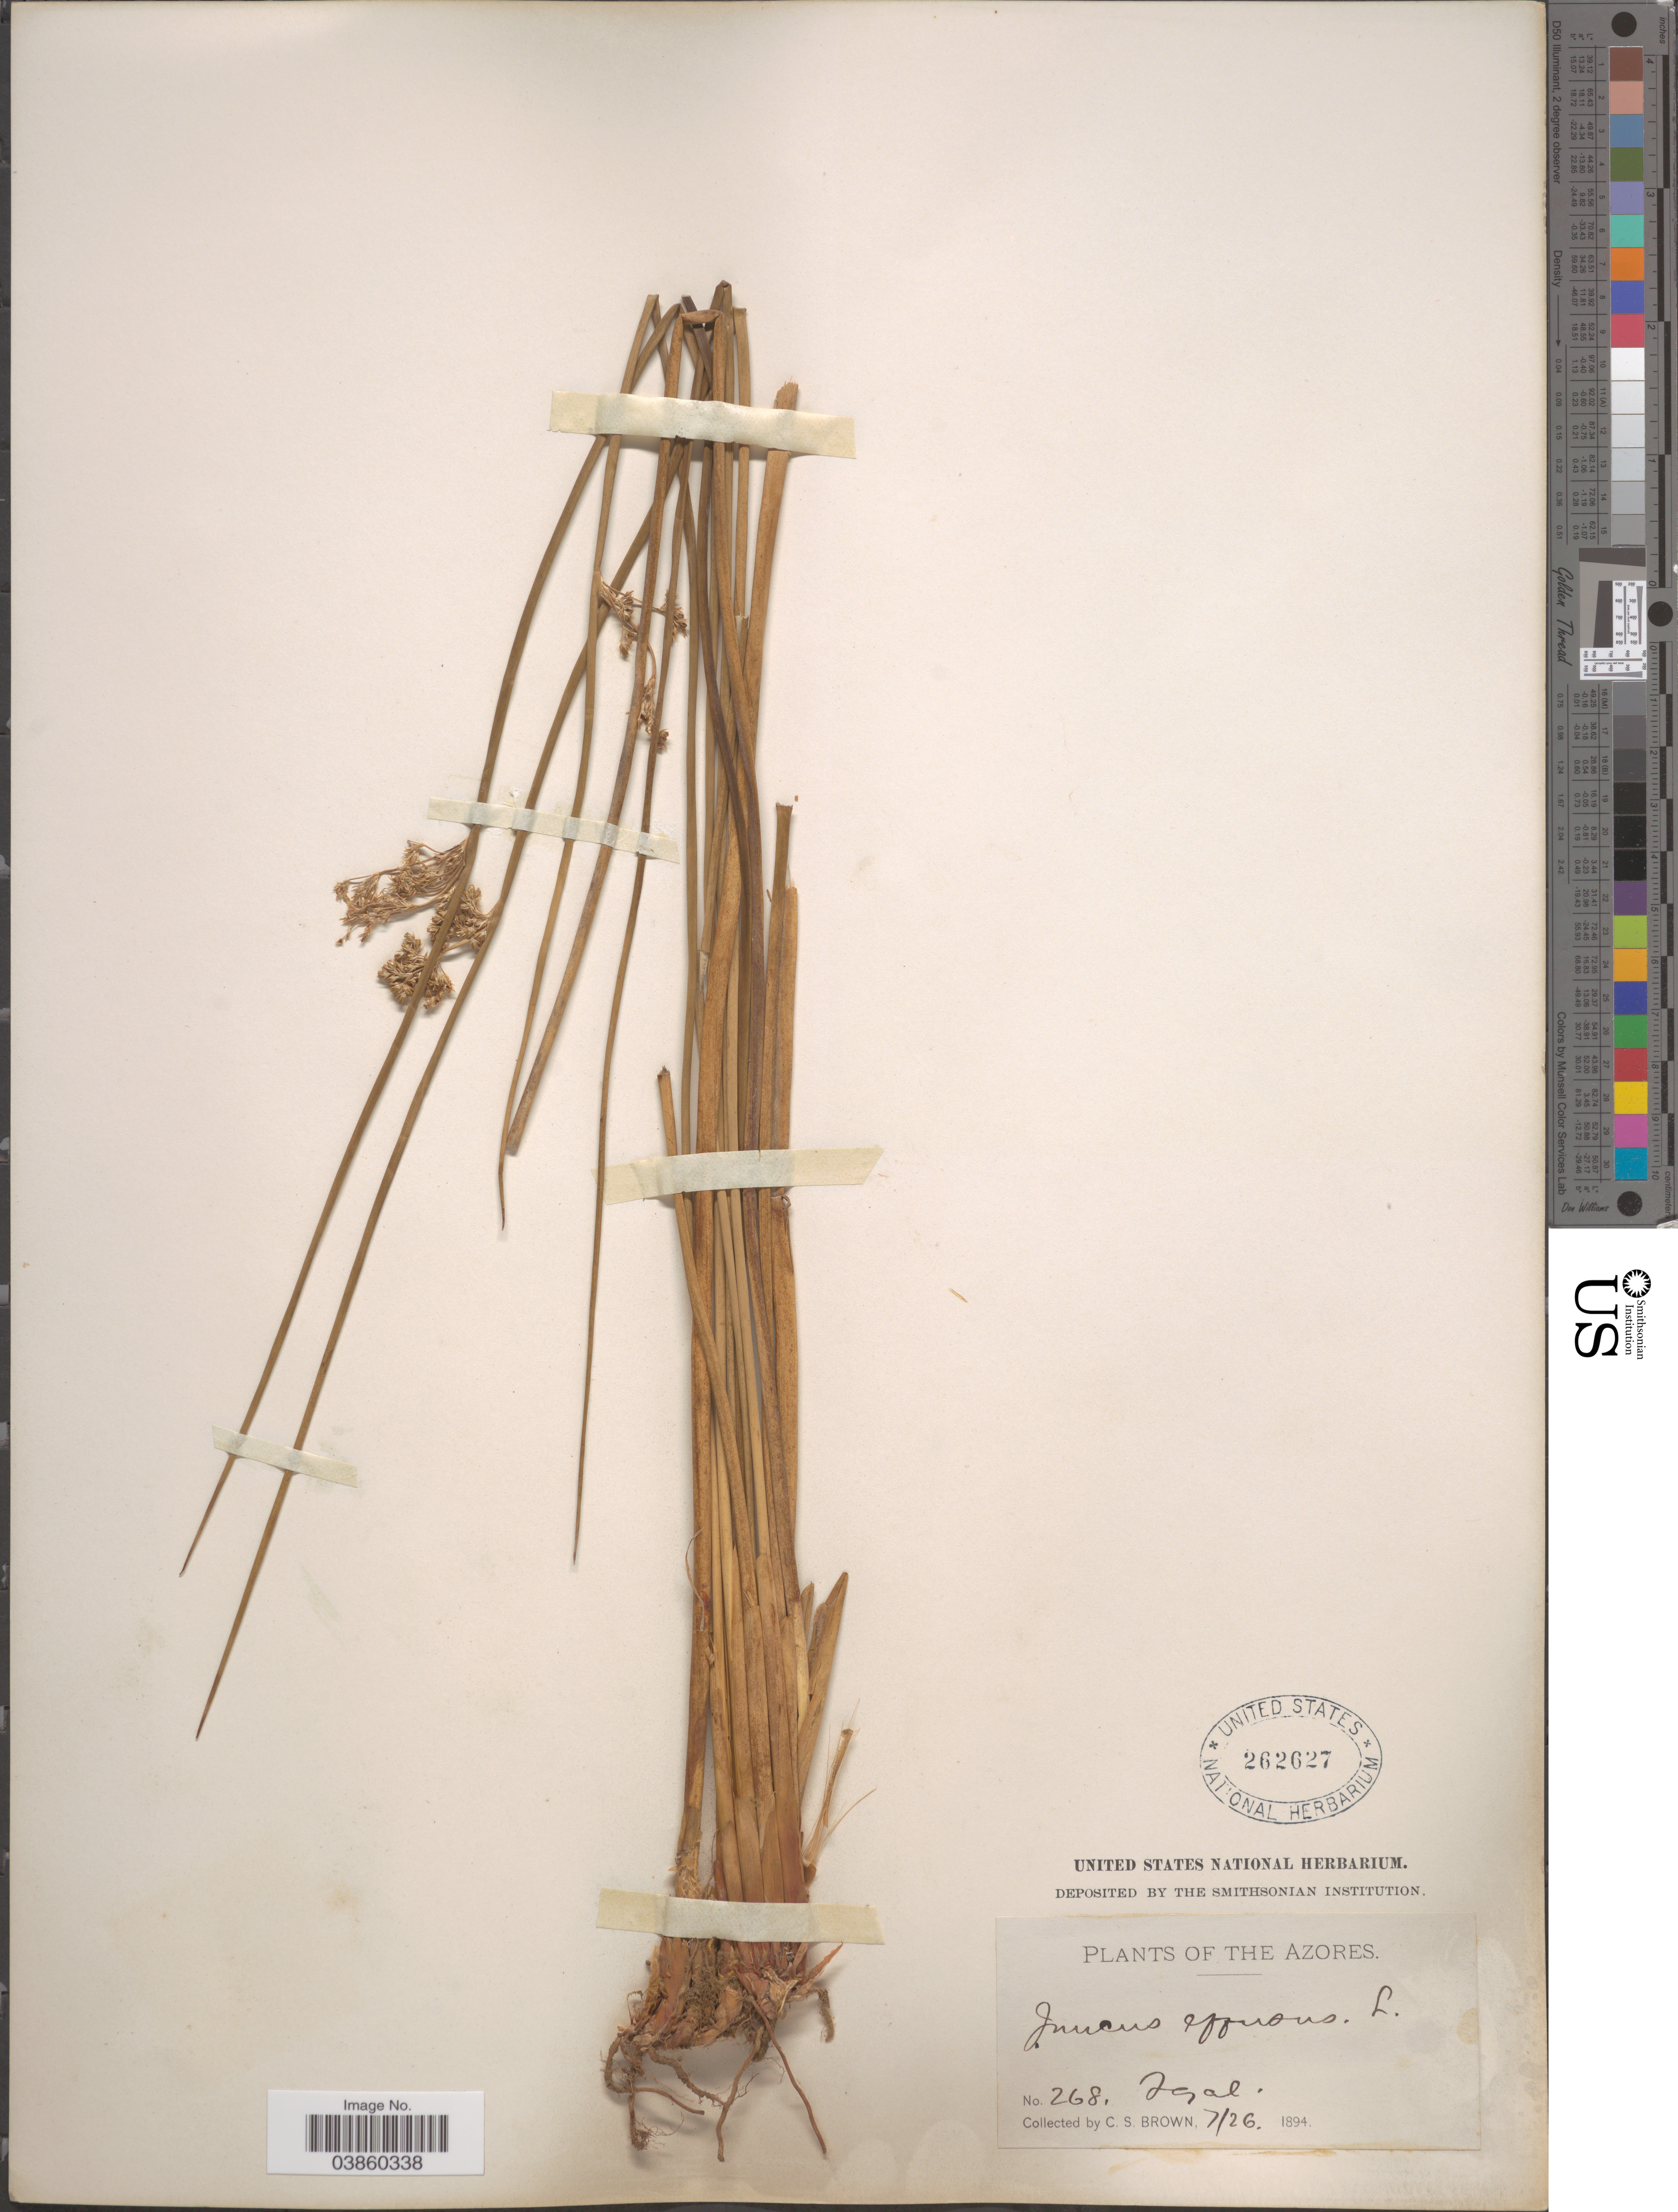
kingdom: Plantae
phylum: Tracheophyta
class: Liliopsida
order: Poales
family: Juncaceae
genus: Juncus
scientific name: Juncus effusus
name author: L.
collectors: C. S. Brown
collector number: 268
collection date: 1894-07-26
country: Portugal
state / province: Azores (Aut. Reg.)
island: Faial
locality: The Azores. Fayal.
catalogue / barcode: US 262627